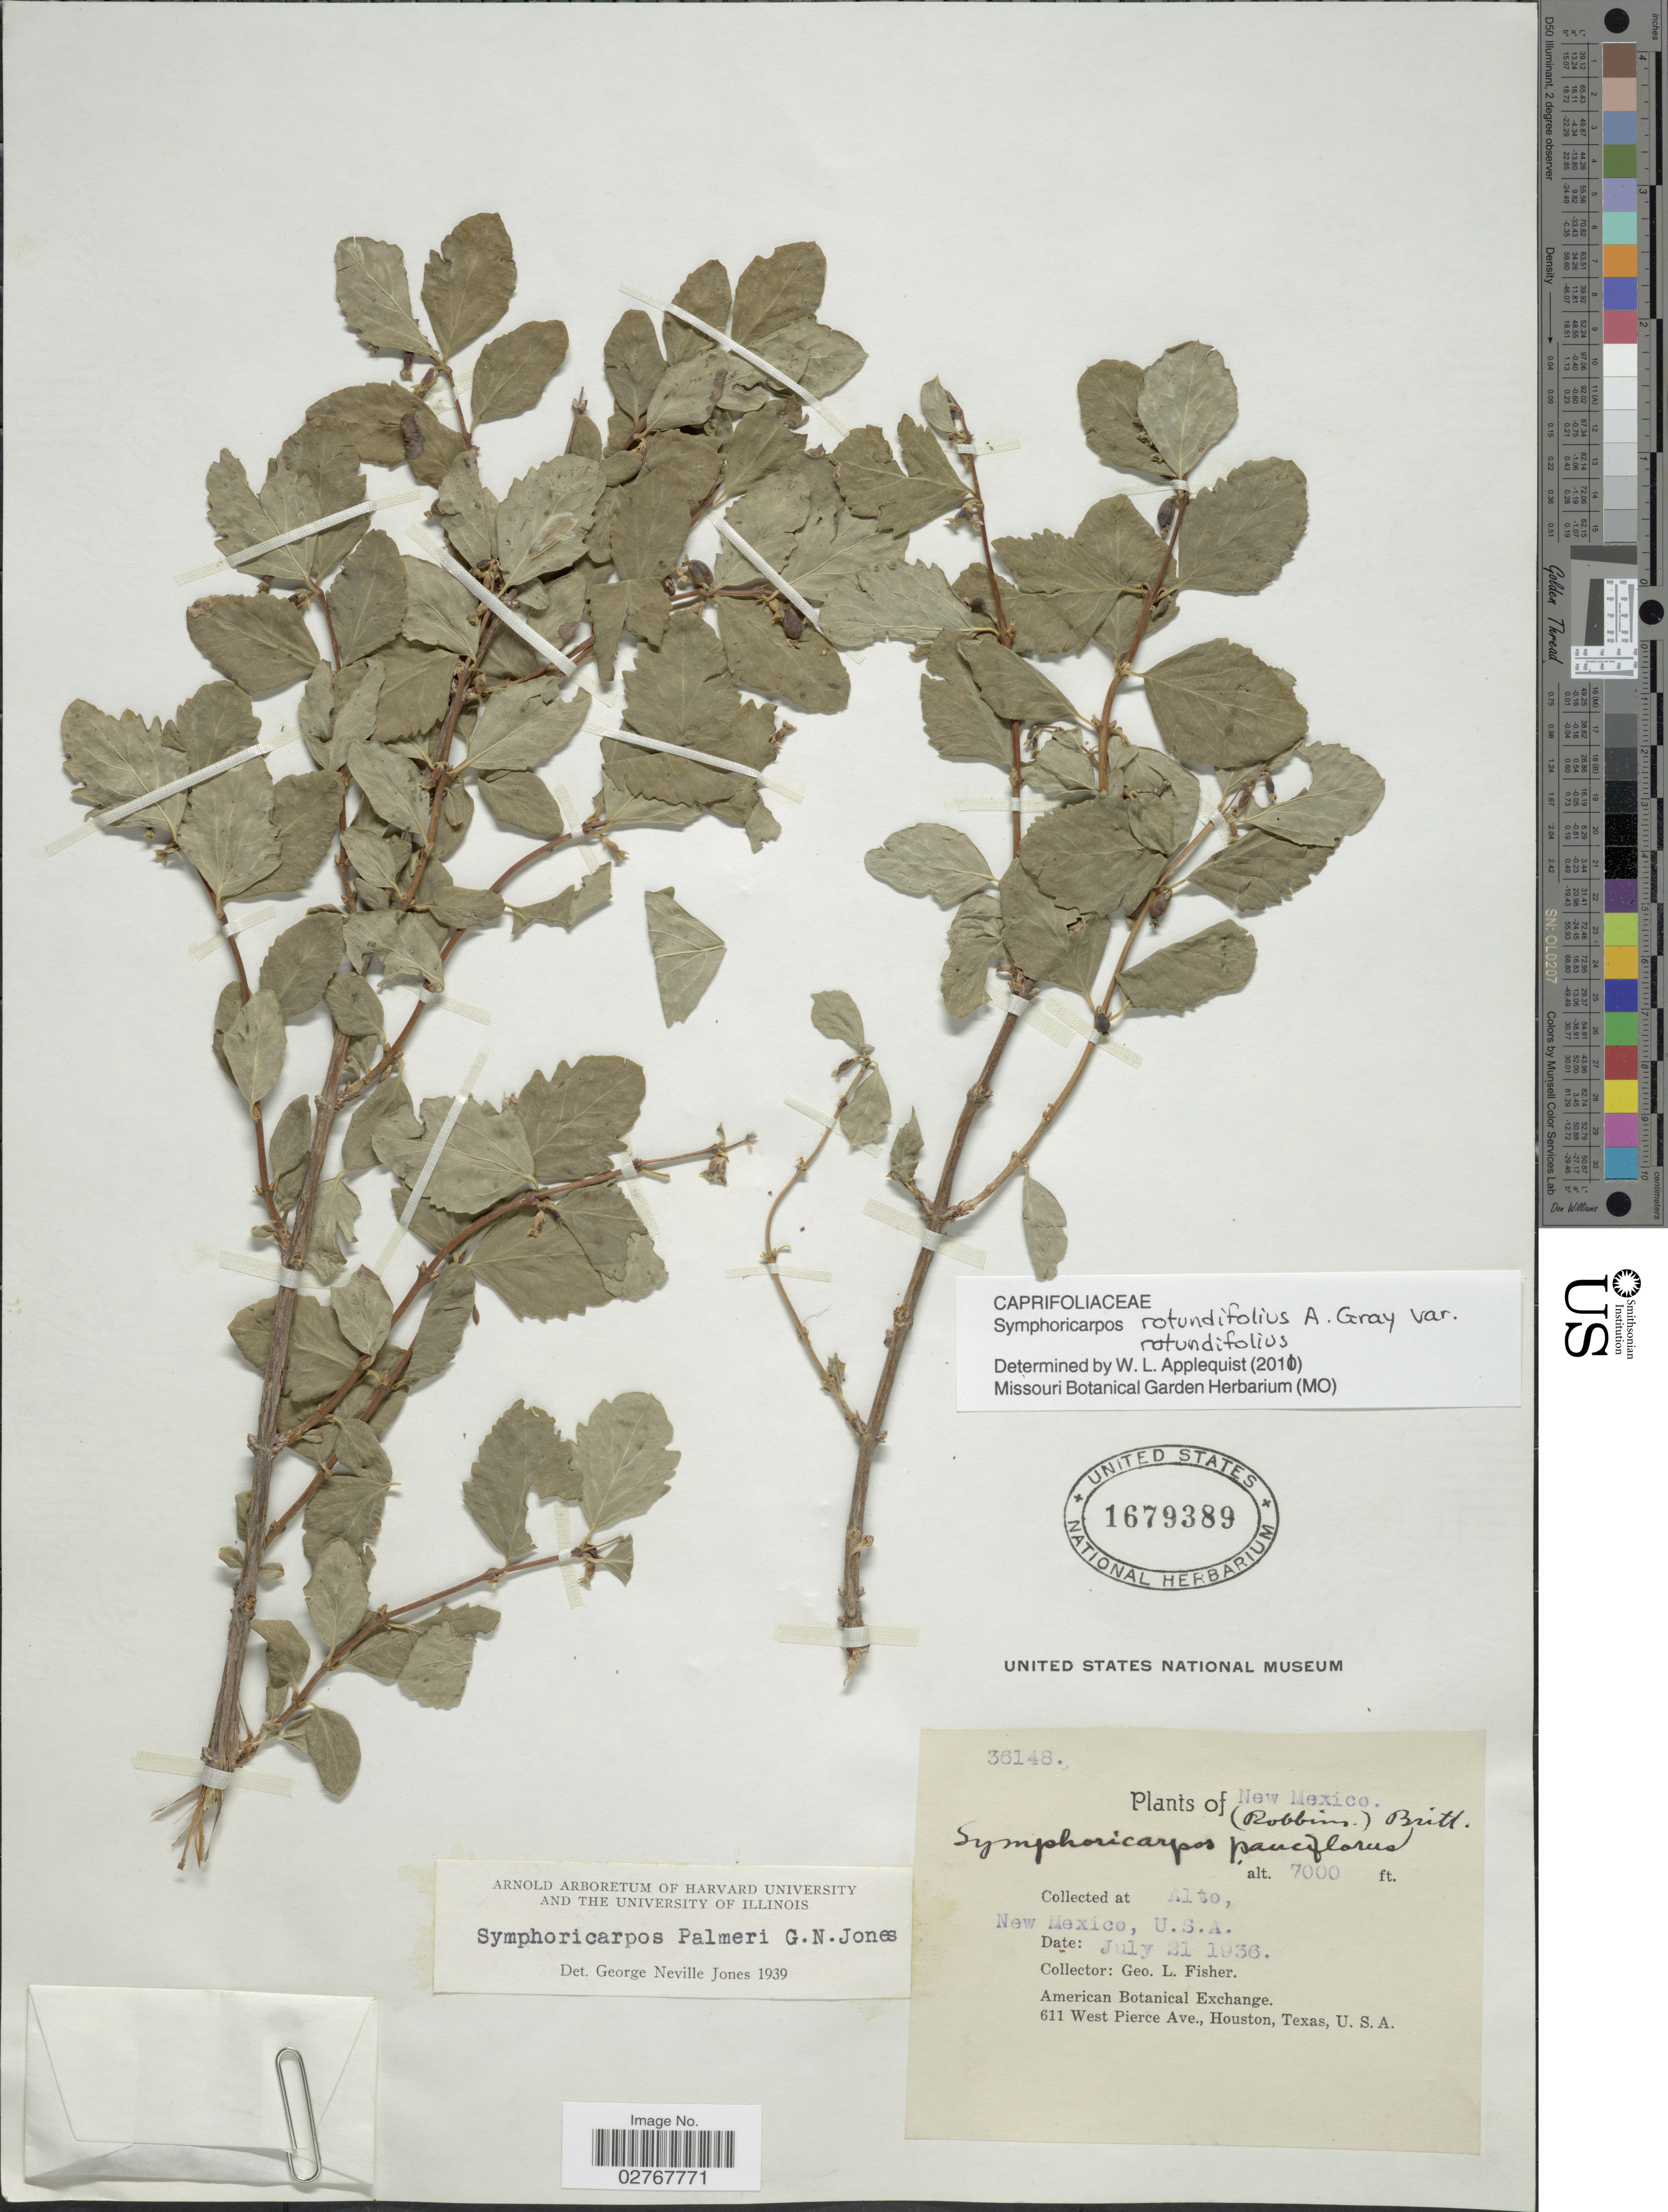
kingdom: Plantae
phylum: Tracheophyta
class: Magnoliopsida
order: Dipsacales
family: Caprifoliaceae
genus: Symphoricarpos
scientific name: Symphoricarpos rotundifolius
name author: A. Gray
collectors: G. L. Fisher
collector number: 36148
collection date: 1936-07-21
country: United States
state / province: New Mexico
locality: Alto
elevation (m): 2134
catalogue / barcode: US 1679389